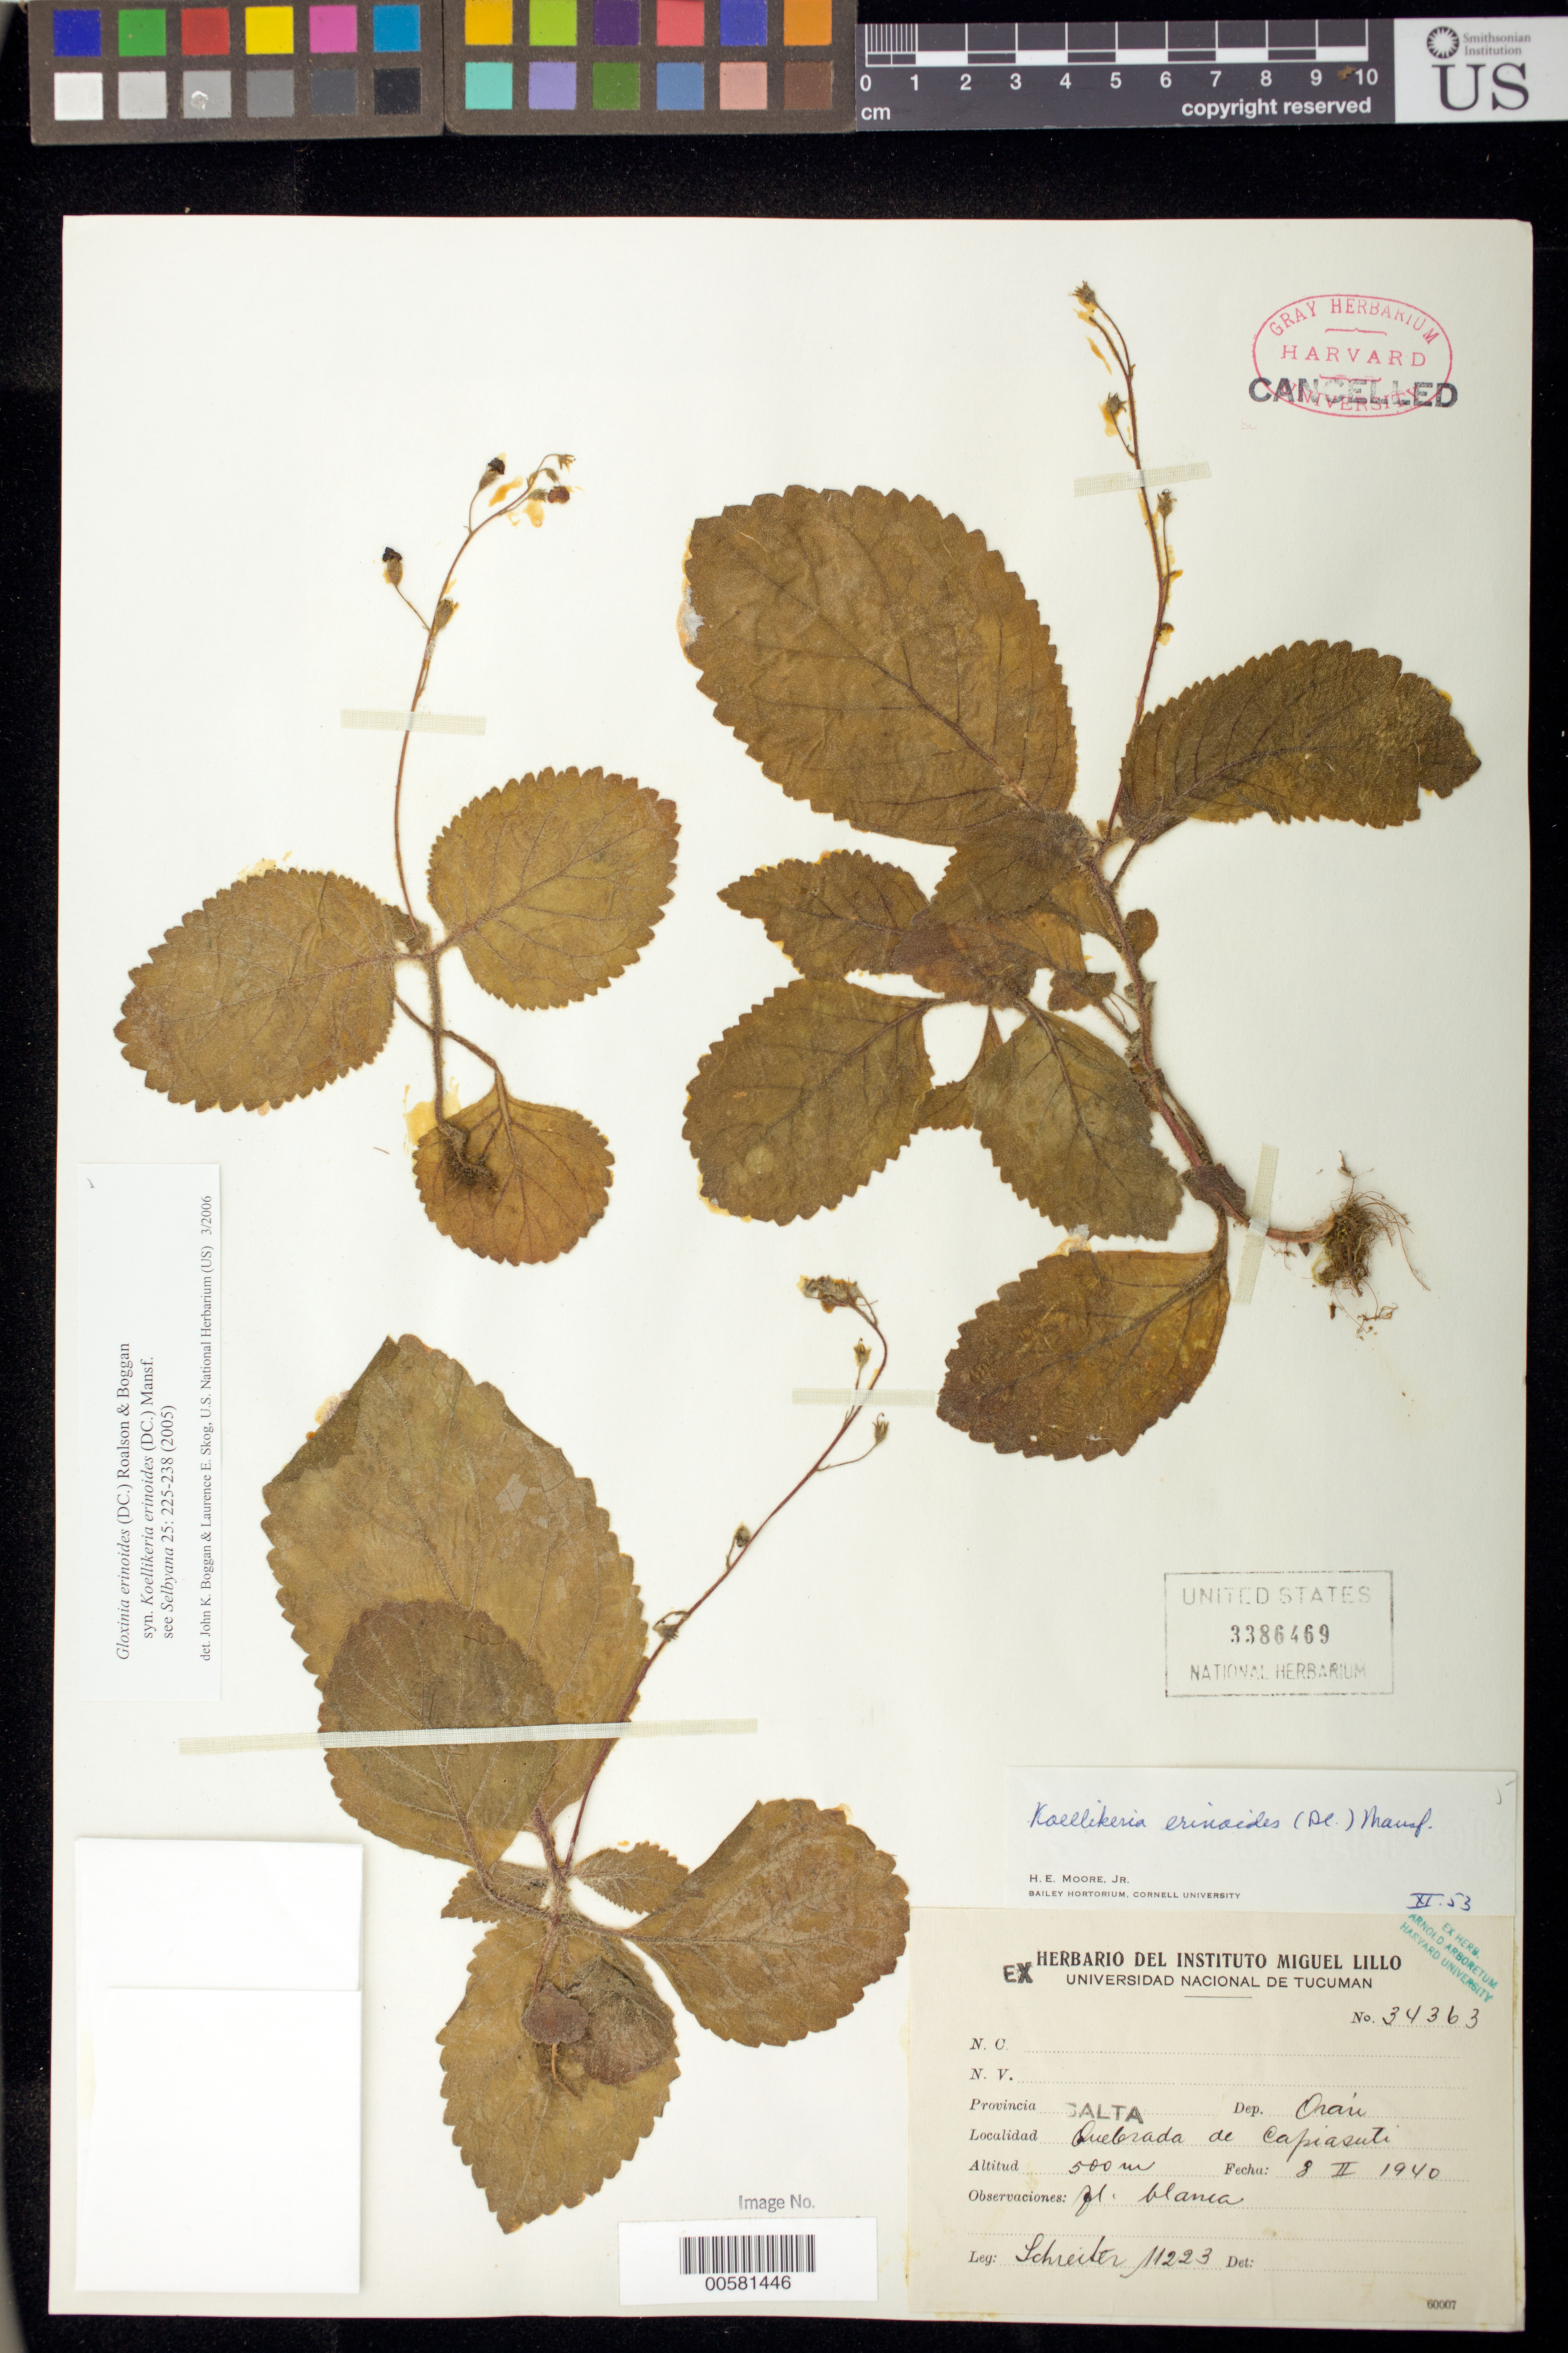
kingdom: Plantae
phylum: Tracheophyta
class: Magnoliopsida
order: Lamiales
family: Gesneriaceae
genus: Gloxinia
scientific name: Gloxinia erinoides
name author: (DC.) Roalson & Boggan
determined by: Boggan, J. K.; Skog, L. E.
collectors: R. Schreiter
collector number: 11223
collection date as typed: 08 Feb 1940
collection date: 1940-02-08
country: Argentina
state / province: Salta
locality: Quebrada de Capiasuti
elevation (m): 500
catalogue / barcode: US 3386469